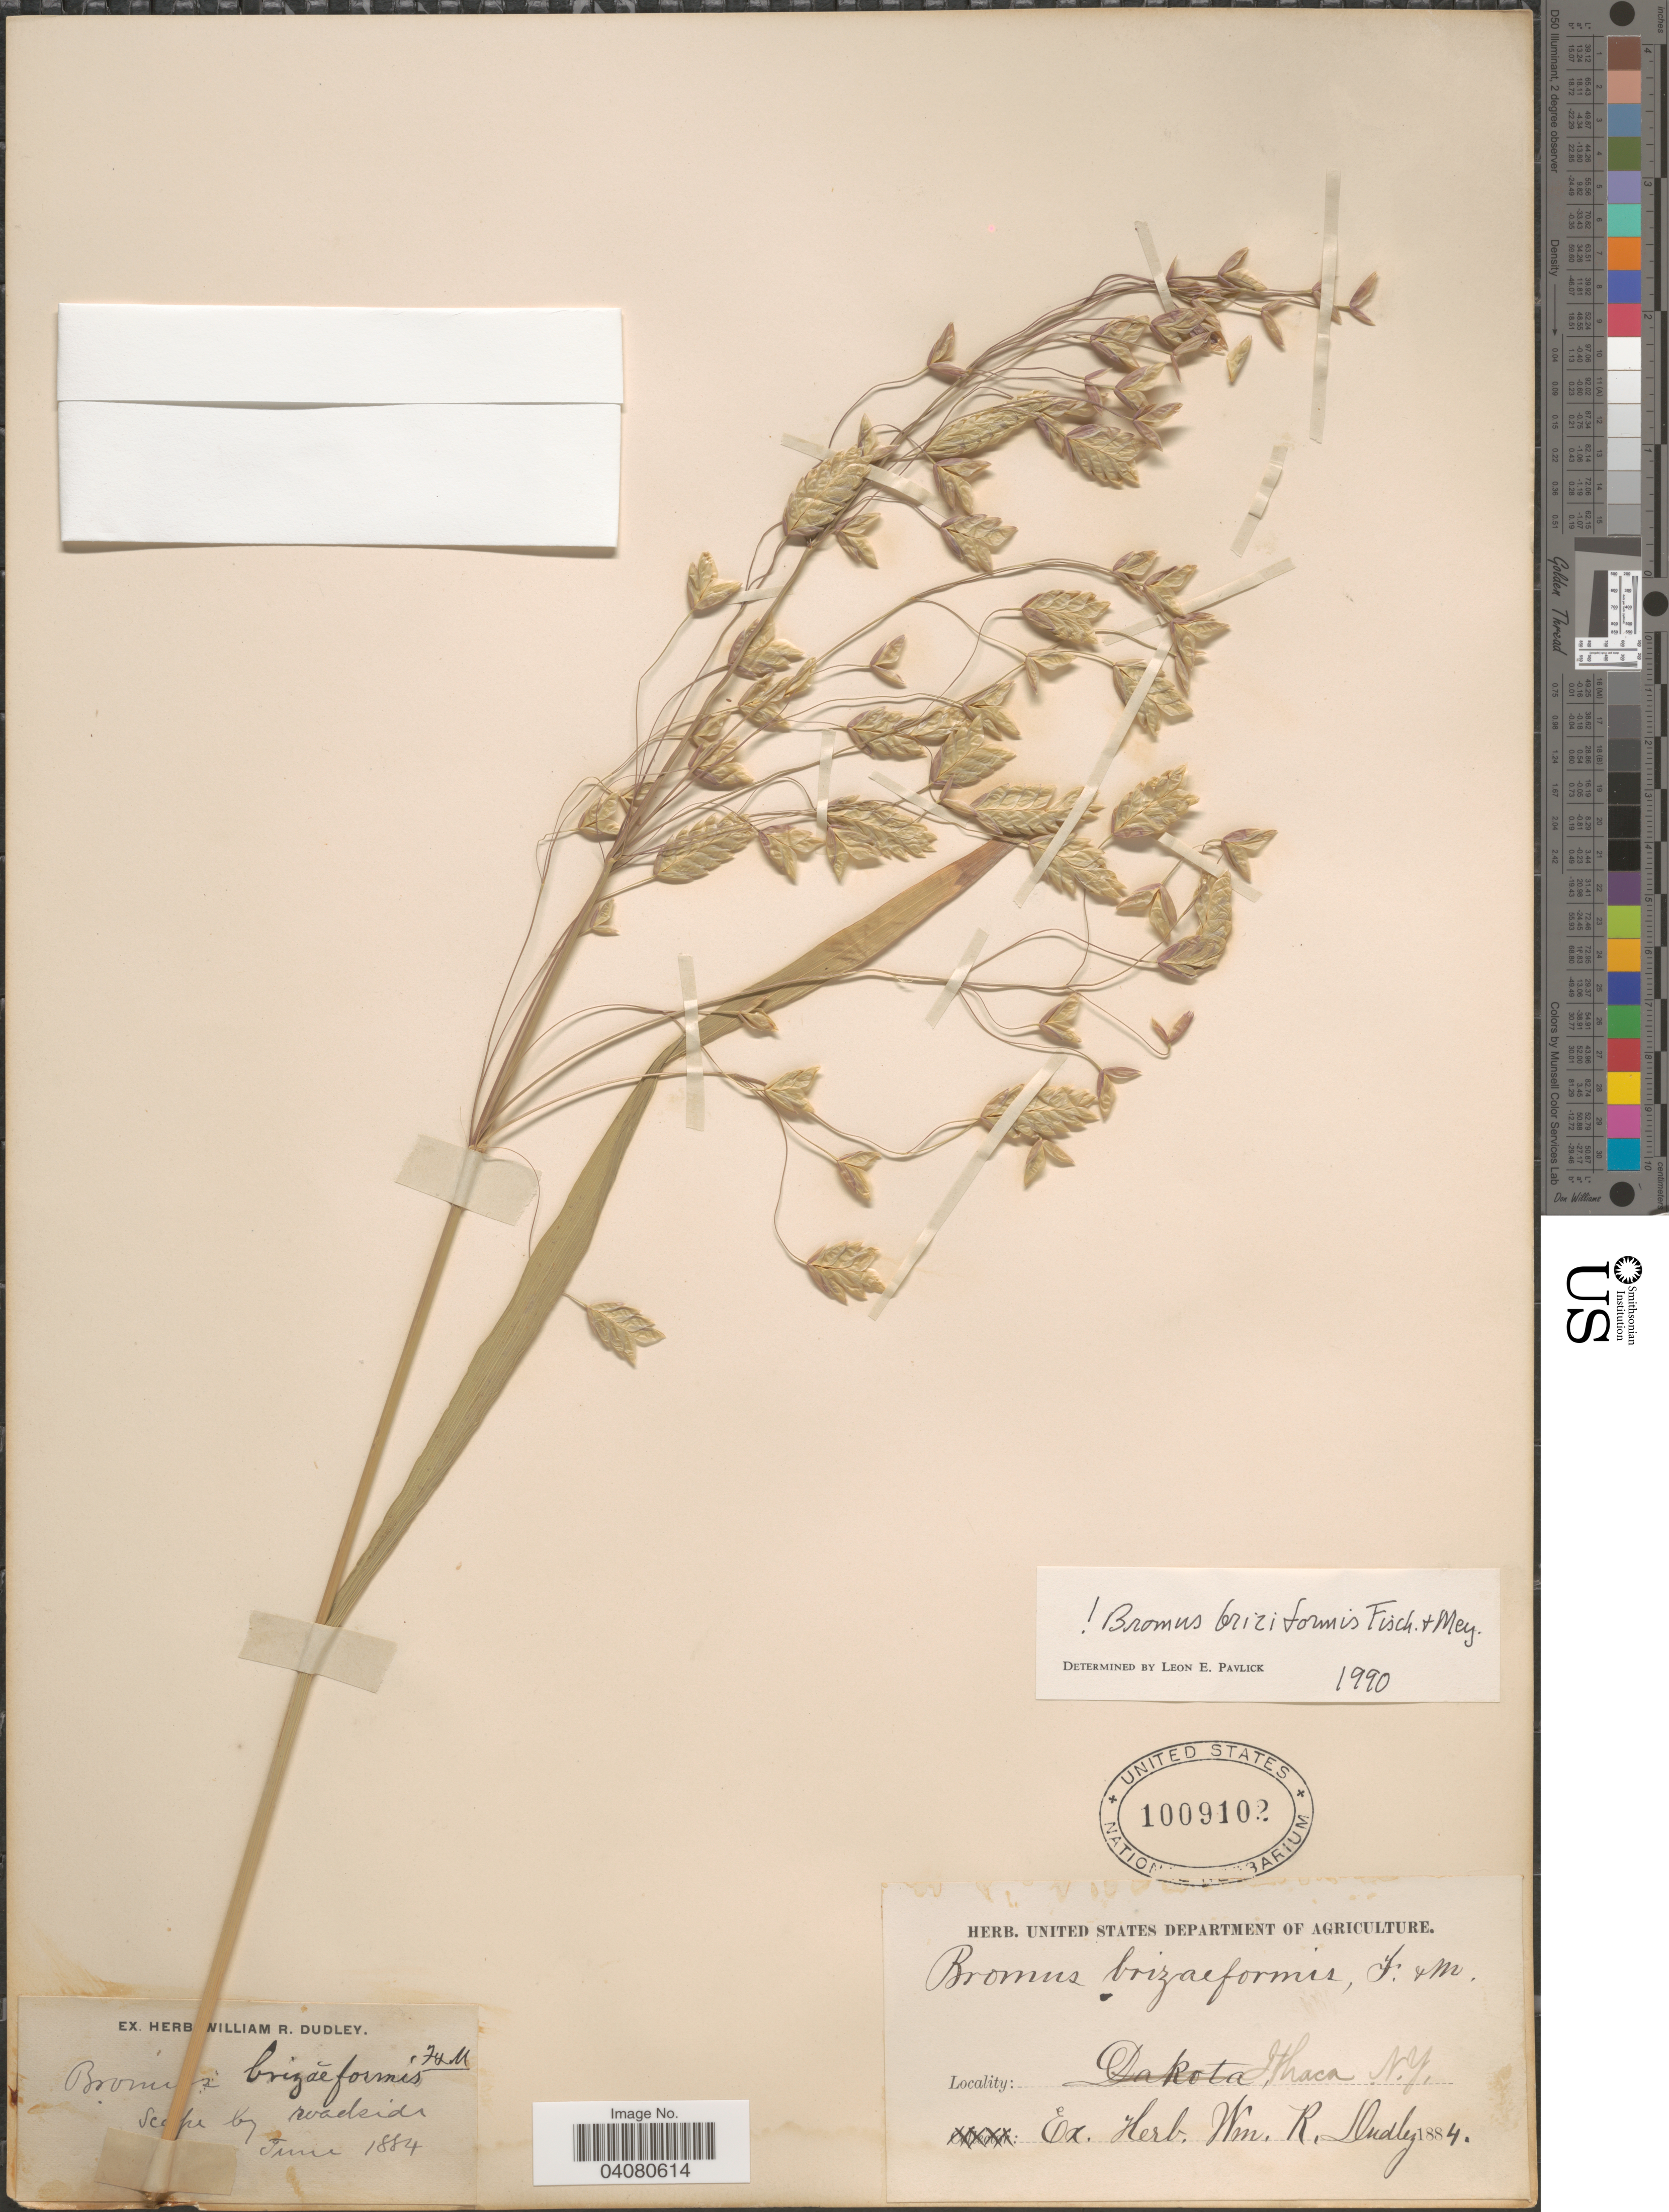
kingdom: Plantae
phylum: Tracheophyta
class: Liliopsida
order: Poales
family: Poaceae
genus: Bromus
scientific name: Bromus briziformis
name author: Fisch. & C.A. Mey.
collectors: Ex herb. William R. Dudley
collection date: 1884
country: United States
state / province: New York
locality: Ithaca.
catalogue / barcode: US 1009102